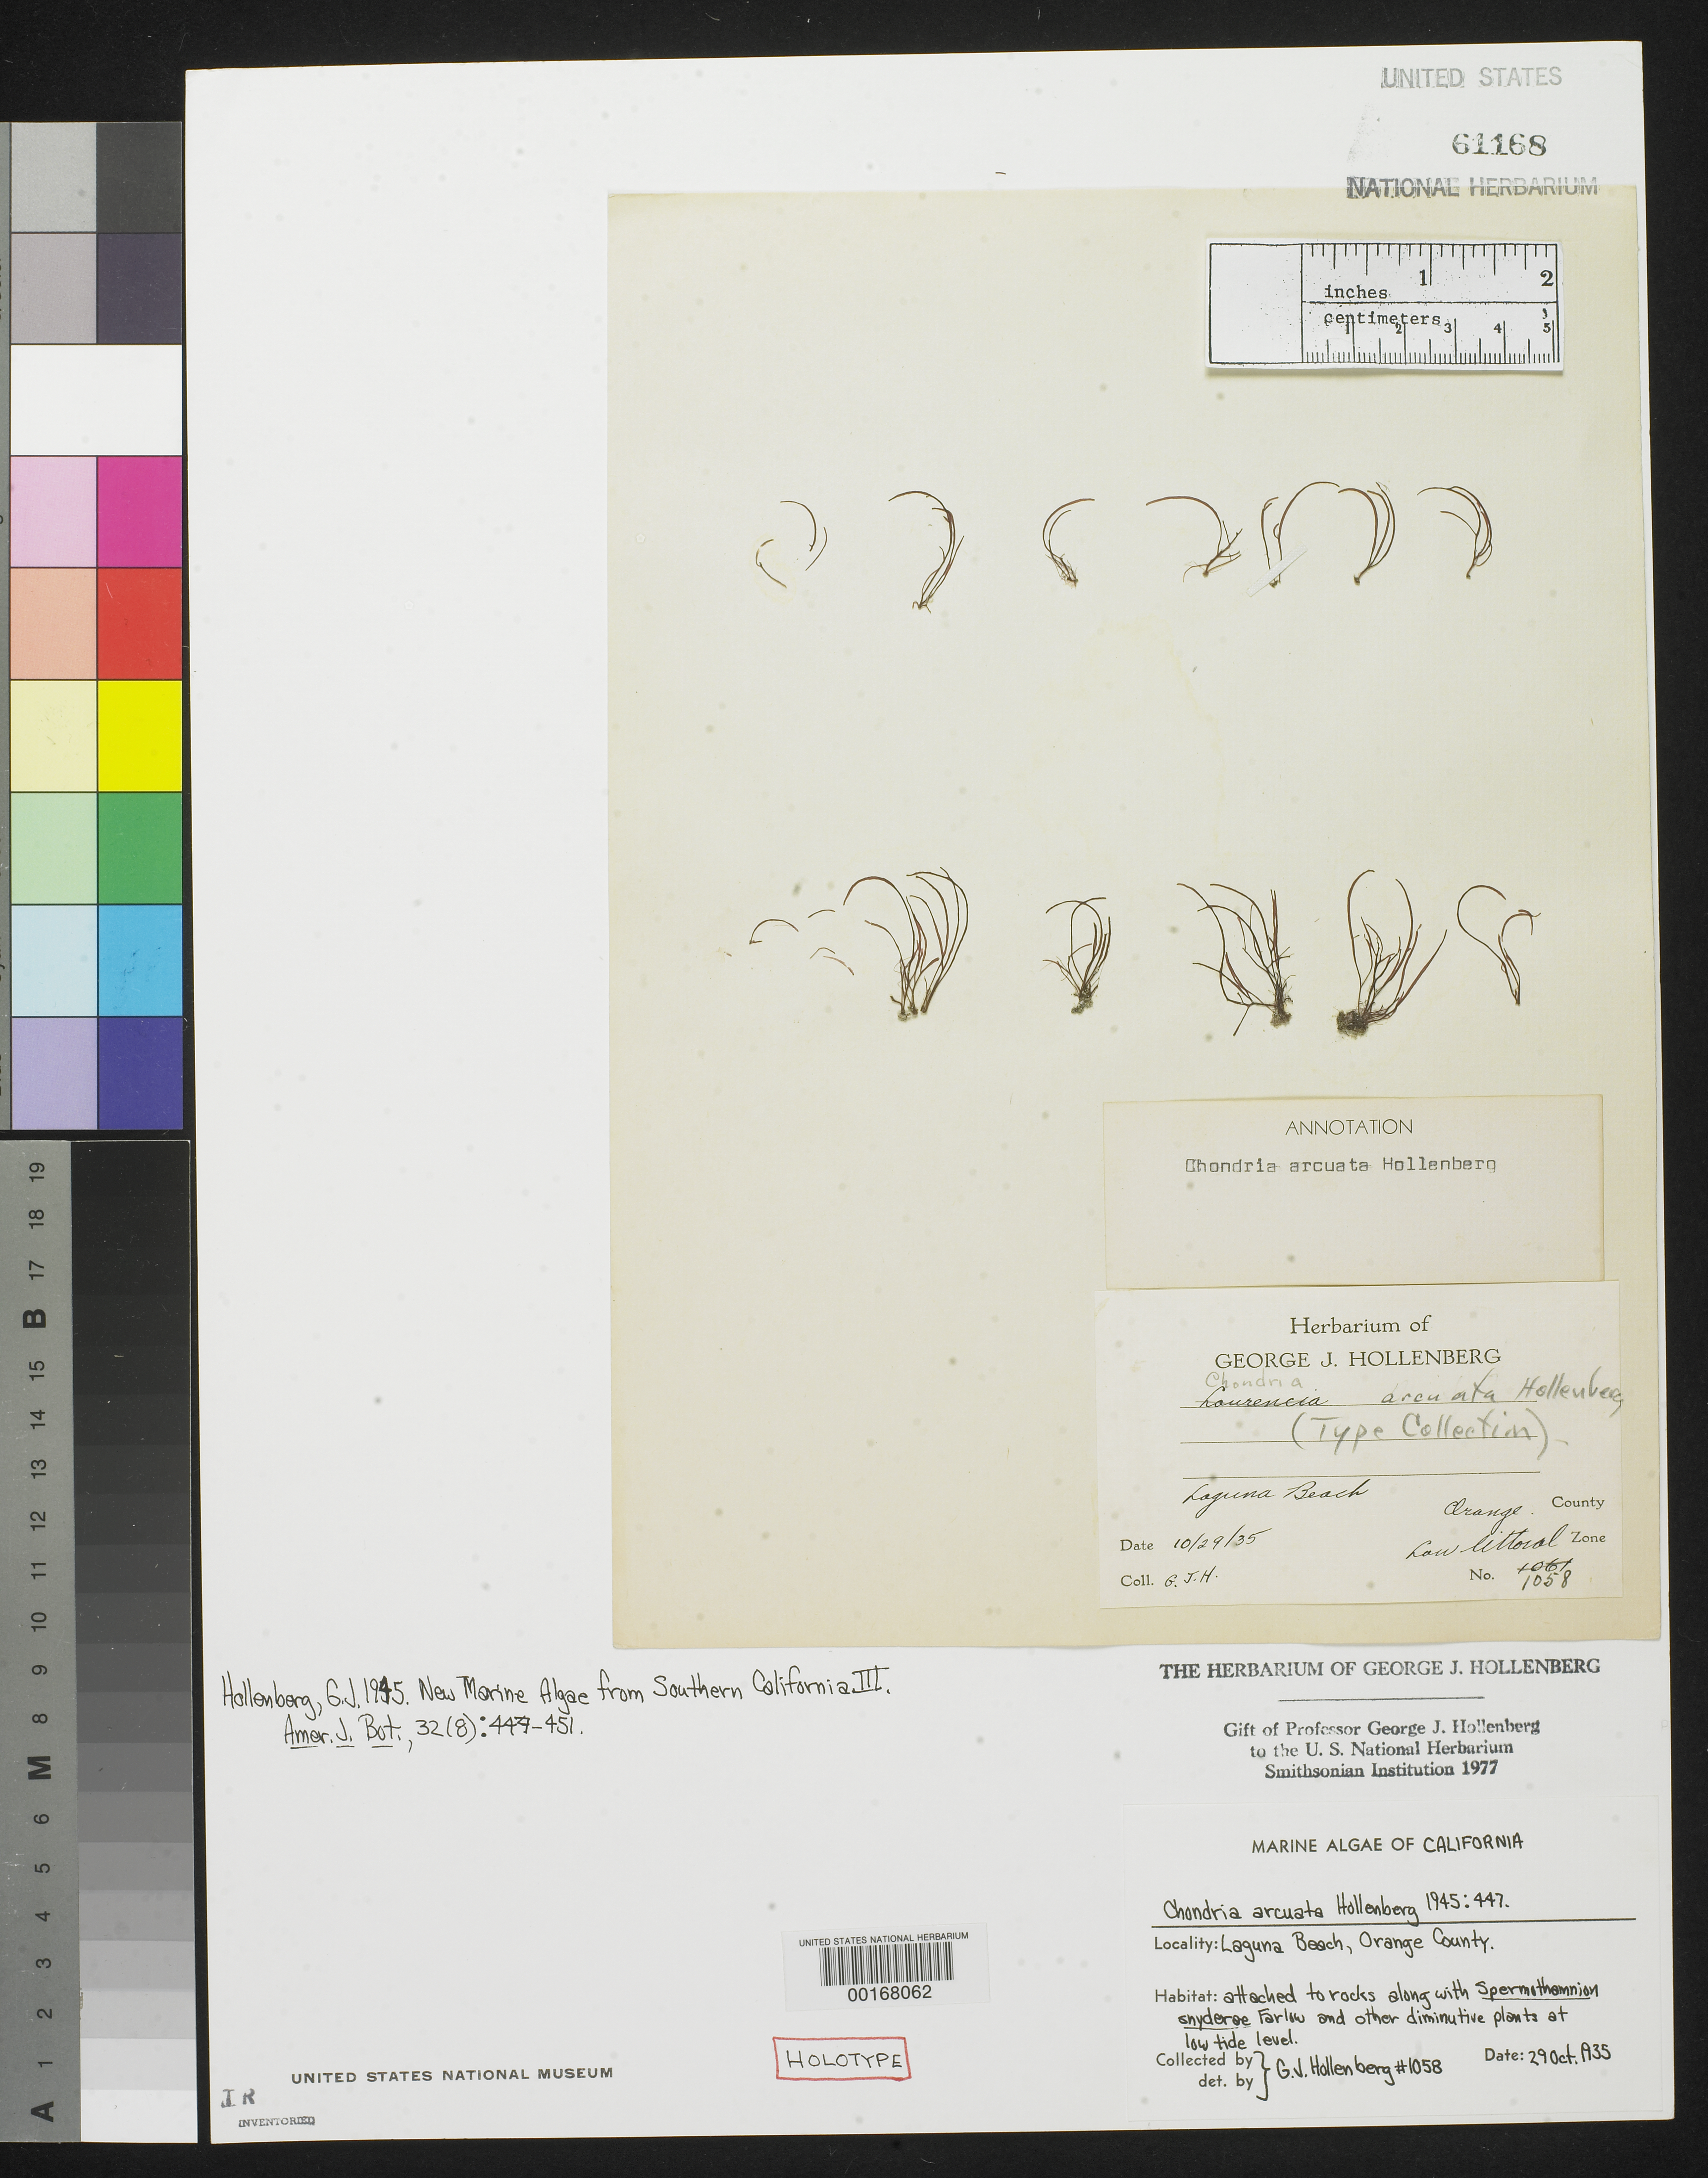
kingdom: Plantae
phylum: Rhodophyta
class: Florideophyceae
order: Ceramiales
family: Rhodomelaceae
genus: Chondria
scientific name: Chondria arcuata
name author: Hollenb.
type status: Holotype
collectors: G. Hollenberg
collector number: GJH 1058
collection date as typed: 29 Oct 1935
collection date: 1935-10-29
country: United States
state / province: California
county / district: Orange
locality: Laguna Beach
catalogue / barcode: US 61168